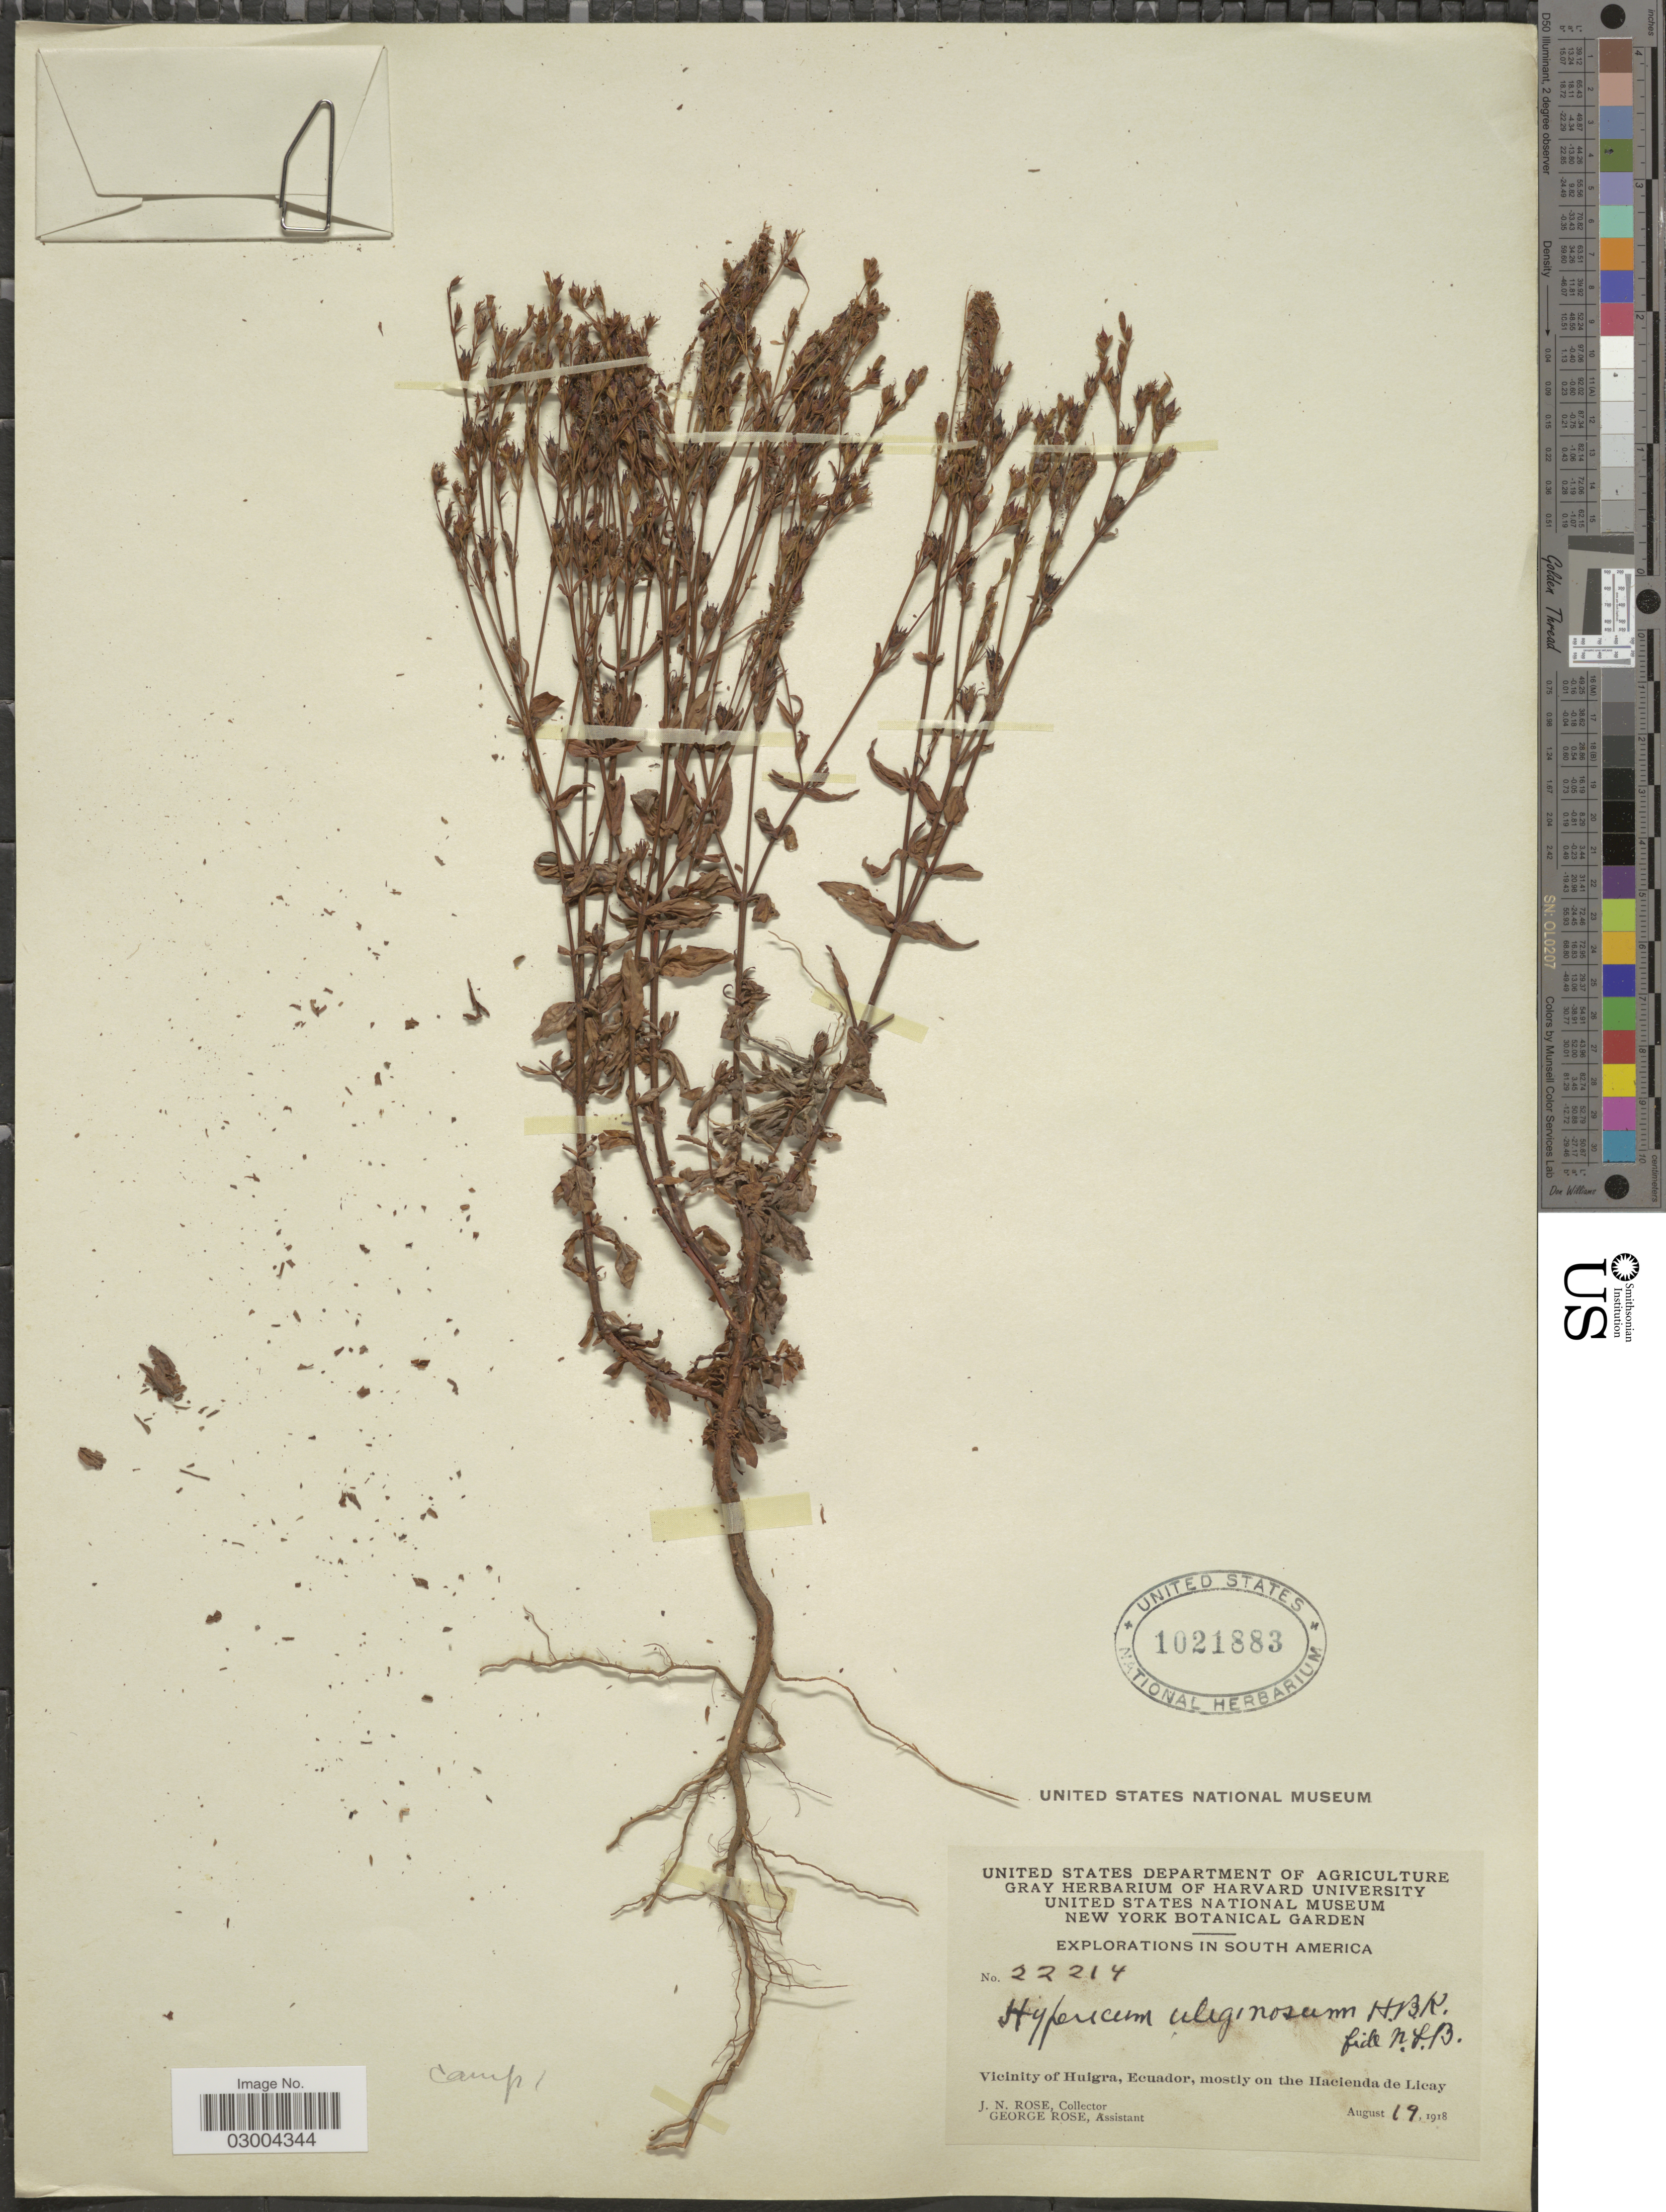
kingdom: Plantae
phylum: Tracheophyta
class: Magnoliopsida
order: Malpighiales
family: Hypericaceae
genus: Hypericum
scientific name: Hypericum thesiifolium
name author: Kunth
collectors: J. N. Rose & G. Rose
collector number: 22214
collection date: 1918-08-19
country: Ecuador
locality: South America. Vicinity of Huigra, mostly on the Hacienda de Licay.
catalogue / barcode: US 1021883